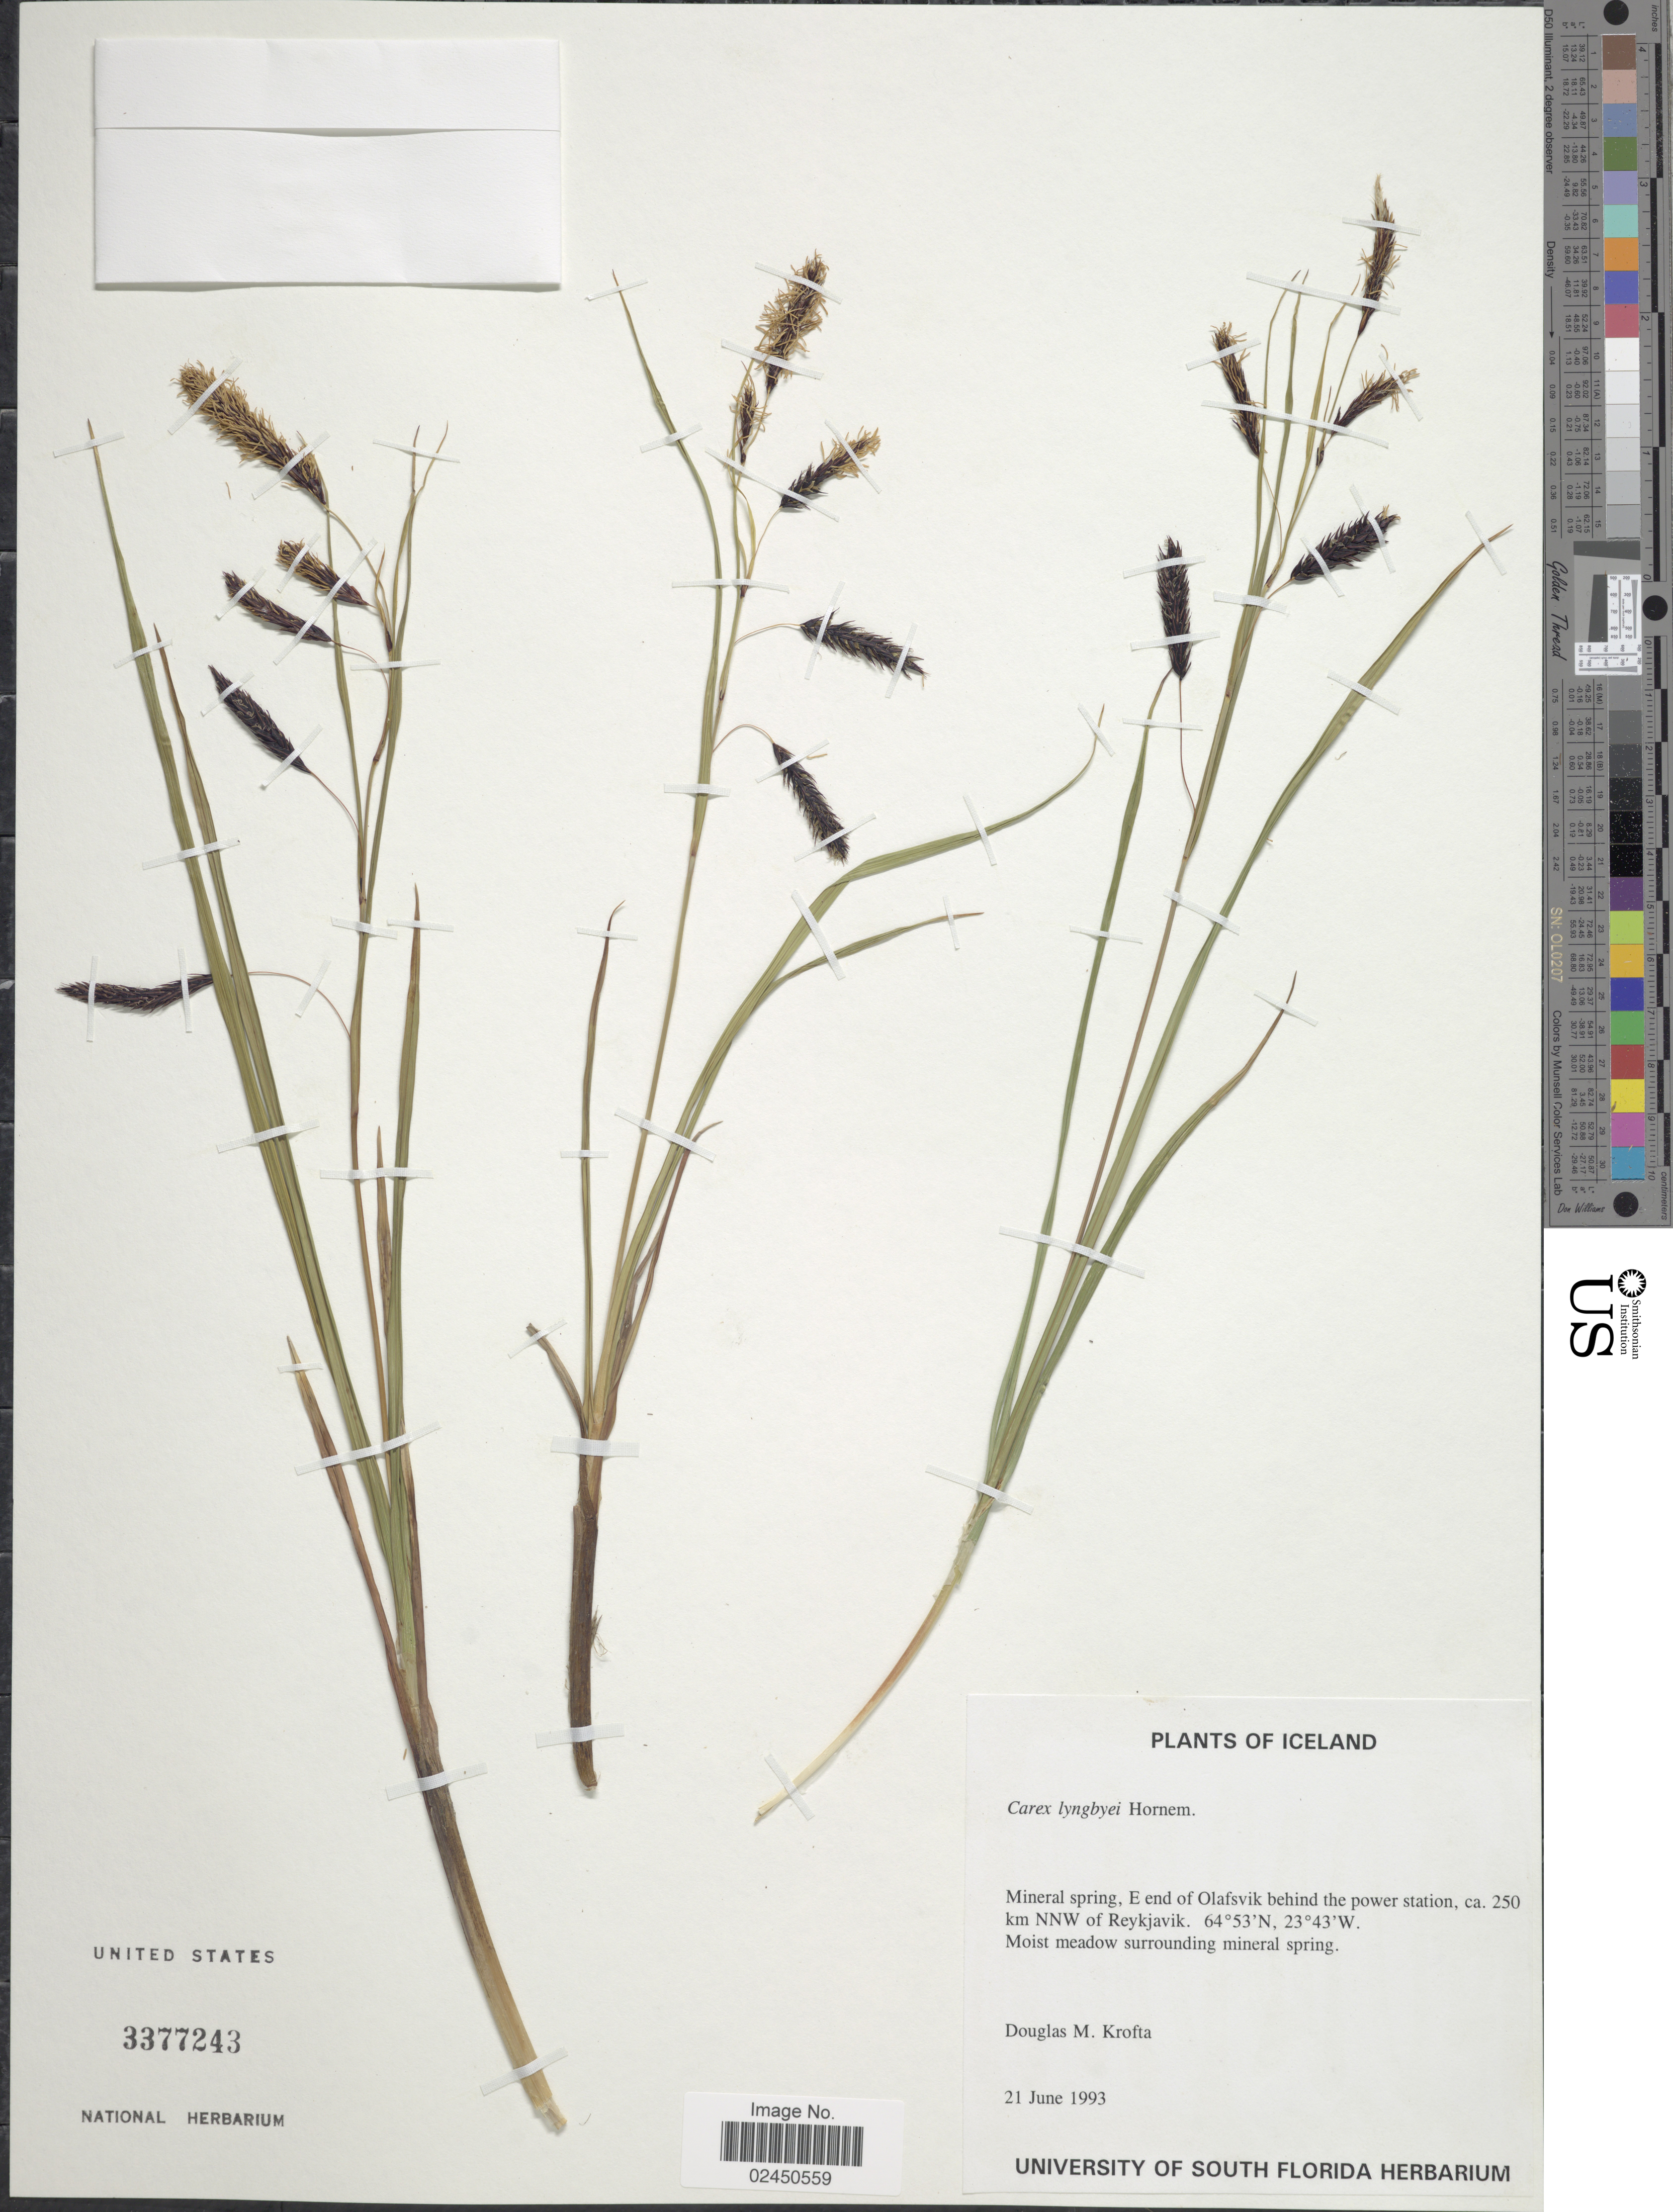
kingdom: Plantae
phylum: Tracheophyta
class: Liliopsida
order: Poales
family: Cyperaceae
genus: Carex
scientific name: Carex lyngbyei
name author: Hornem.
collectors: D. Krofta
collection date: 1993-06-21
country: Iceland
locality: Mineral Spring, E end of Alofsvik behind the power station, ca. 250 km NNW of Reykjavik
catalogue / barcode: US 3377243